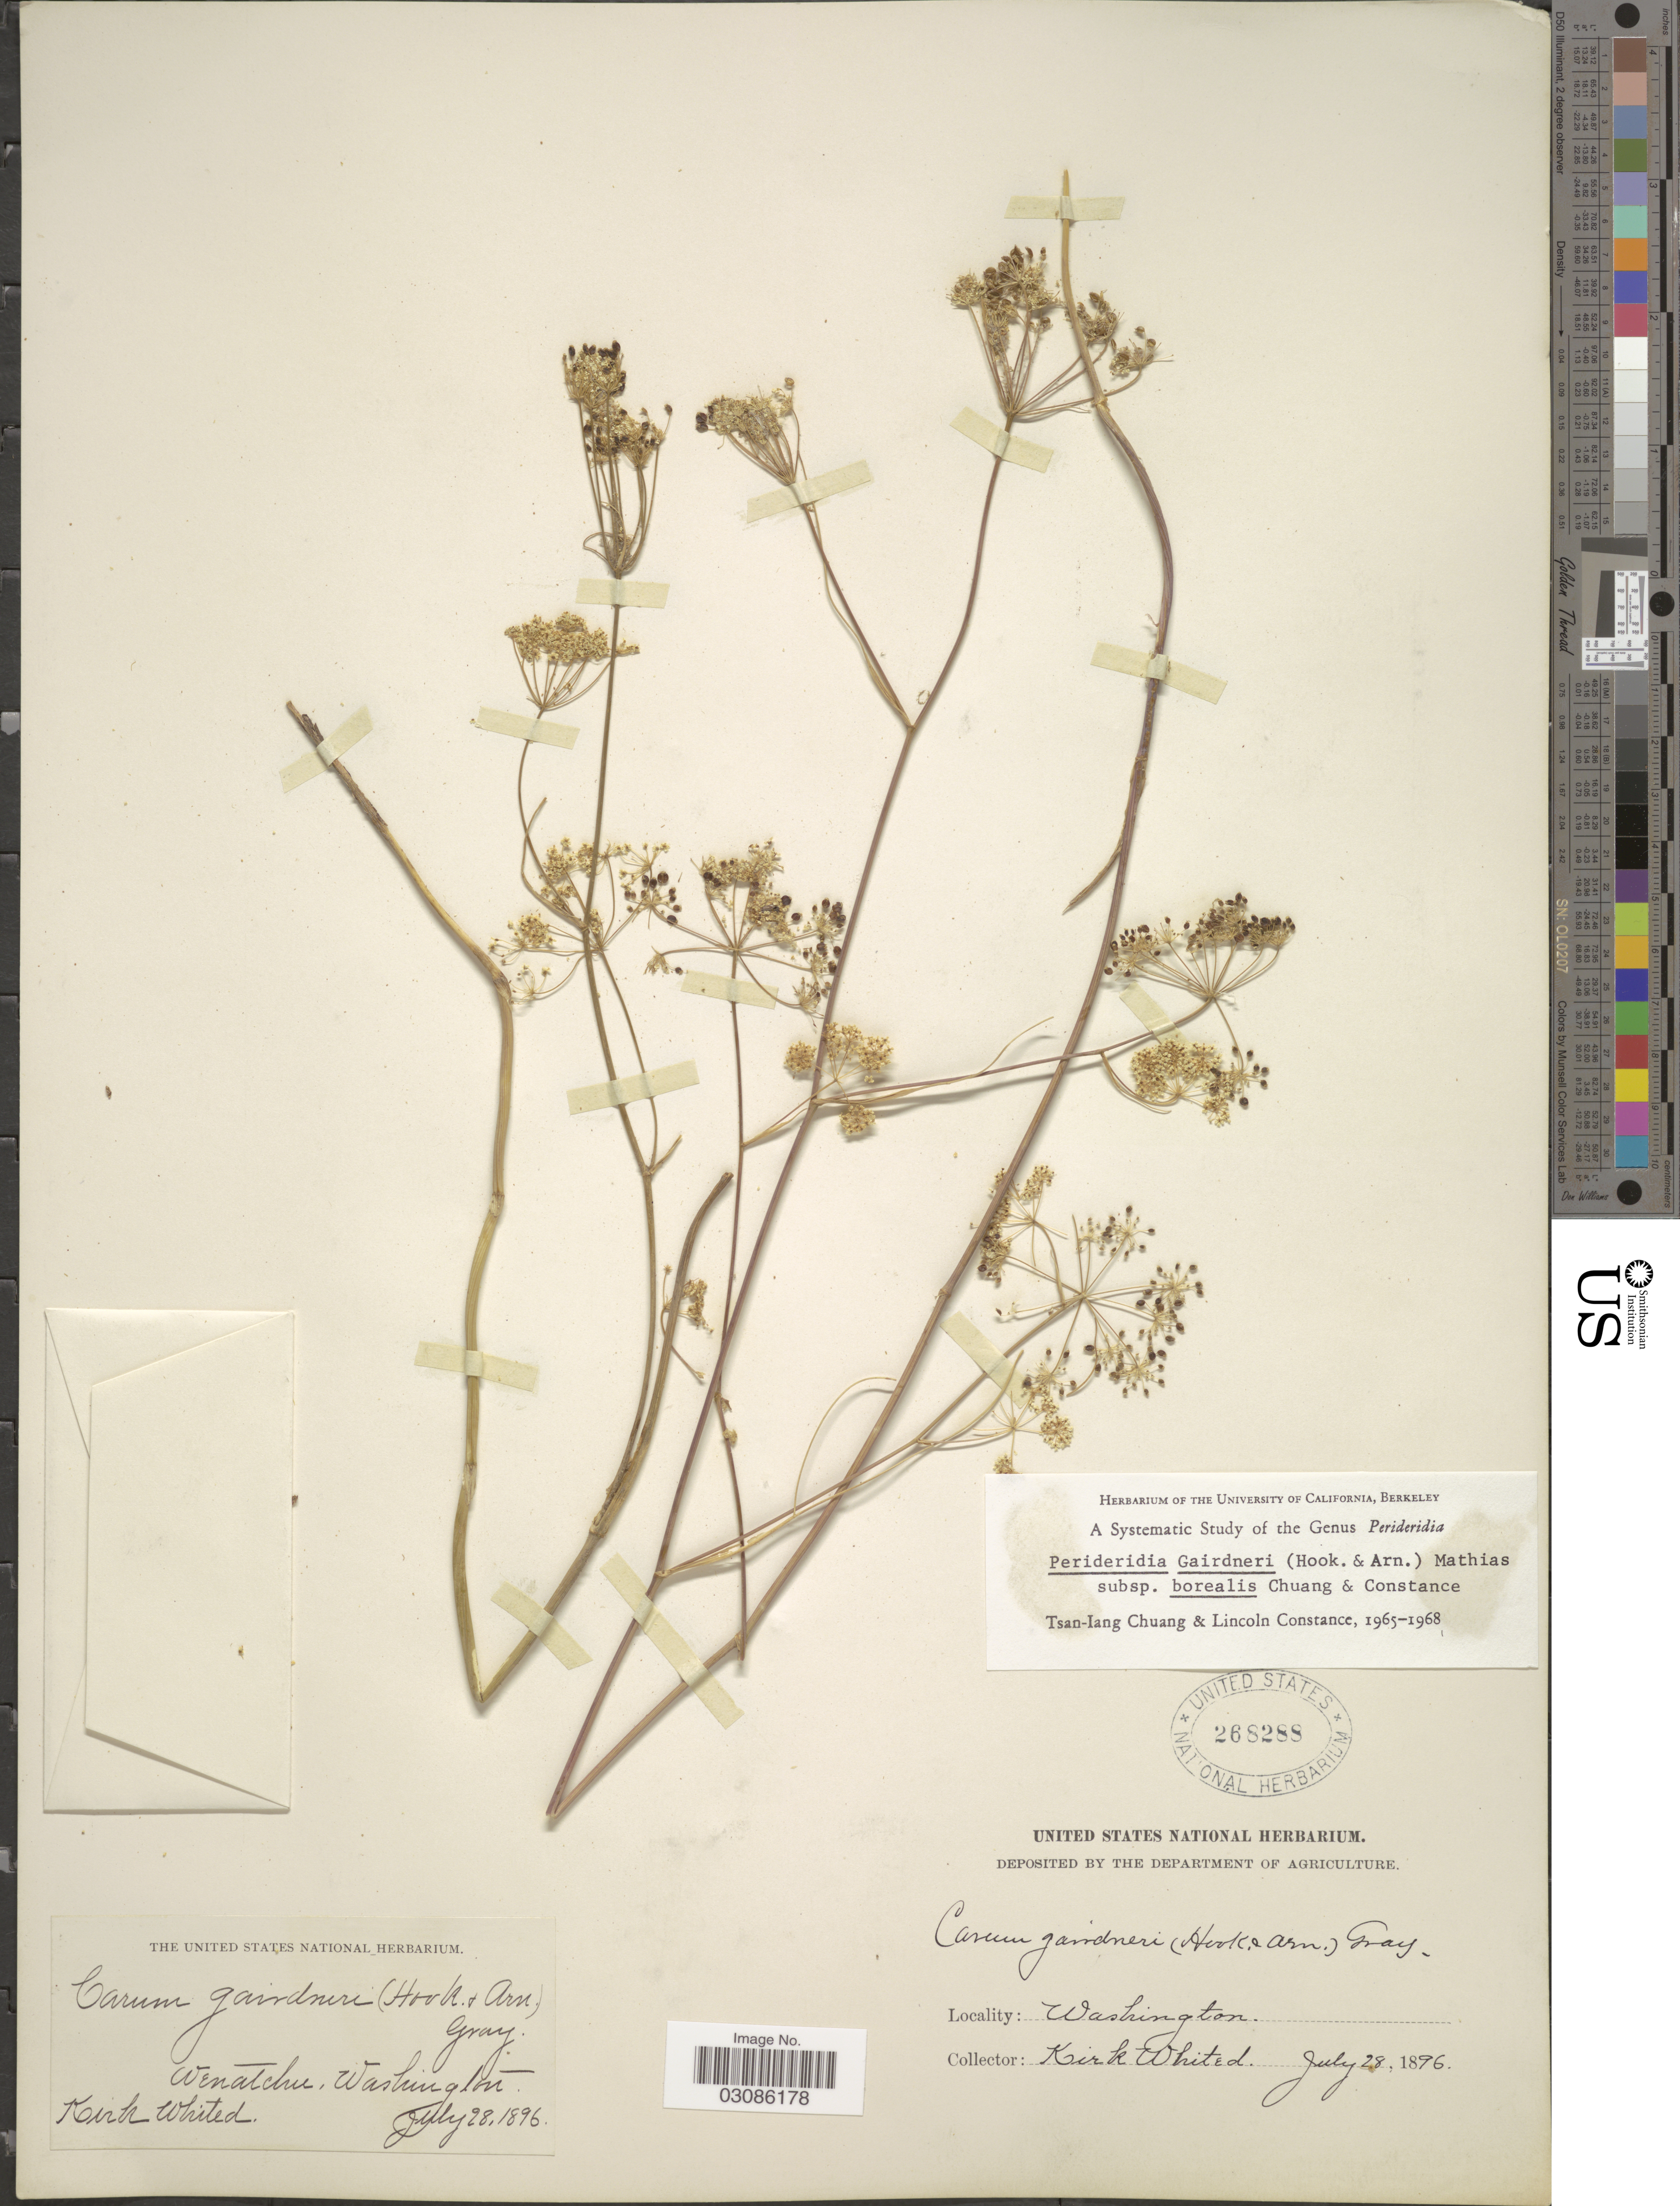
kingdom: Plantae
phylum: Tracheophyta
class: Magnoliopsida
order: Apiales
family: Apiaceae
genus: Perideridia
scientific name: Perideridia gairdneri subsp. borealis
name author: T.I. Chuang & Constance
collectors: K. Whited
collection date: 1896-07-28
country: United States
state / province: Washington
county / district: Chelan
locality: Wenatchee, Washington.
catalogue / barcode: US 268288